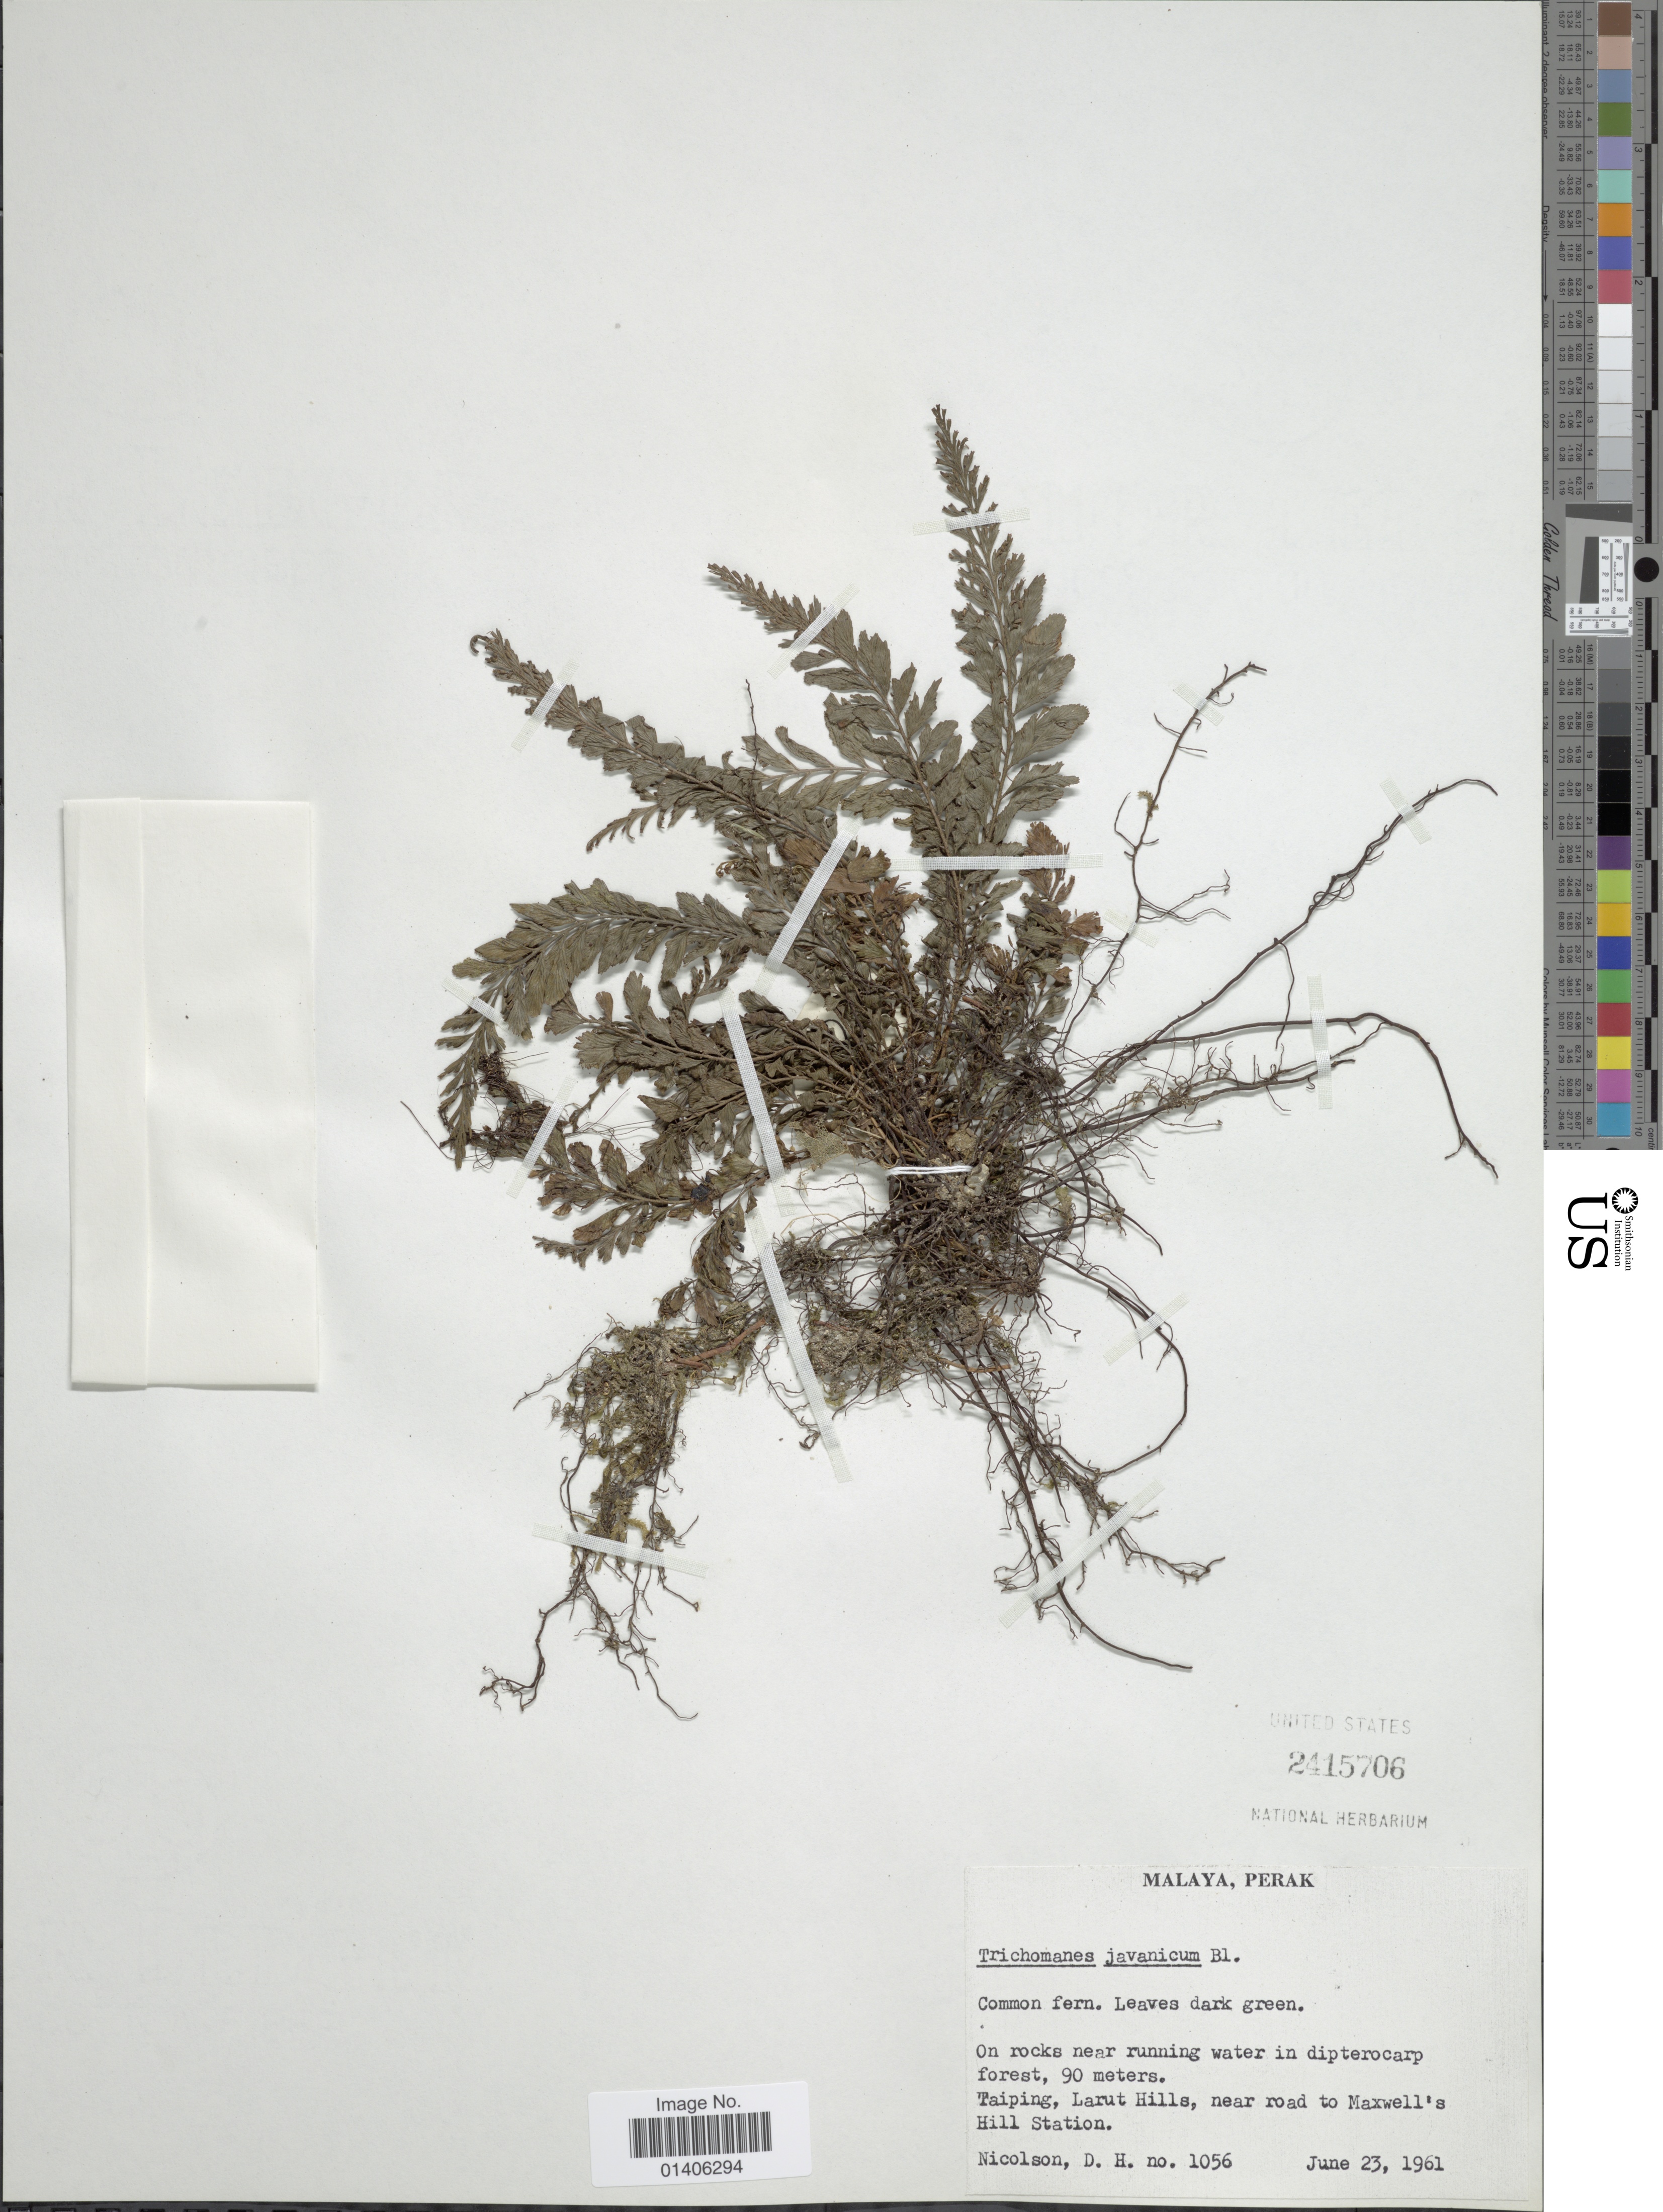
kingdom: Plantae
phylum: Tracheophyta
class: Polypodiopsida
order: Hymenophyllales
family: Hymenophyllaceae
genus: Cephalomanes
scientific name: Cephalomanes javanicum var. javanicum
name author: C. Presl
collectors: D. H. Nicolson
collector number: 1056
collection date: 1961-06-23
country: Malaysia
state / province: Perak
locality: Malaya, On rocks near running water in dipterocarp forest, taiping, larut Hills, near road to Maxwell's Hill Station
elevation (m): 90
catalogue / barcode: US 2415706